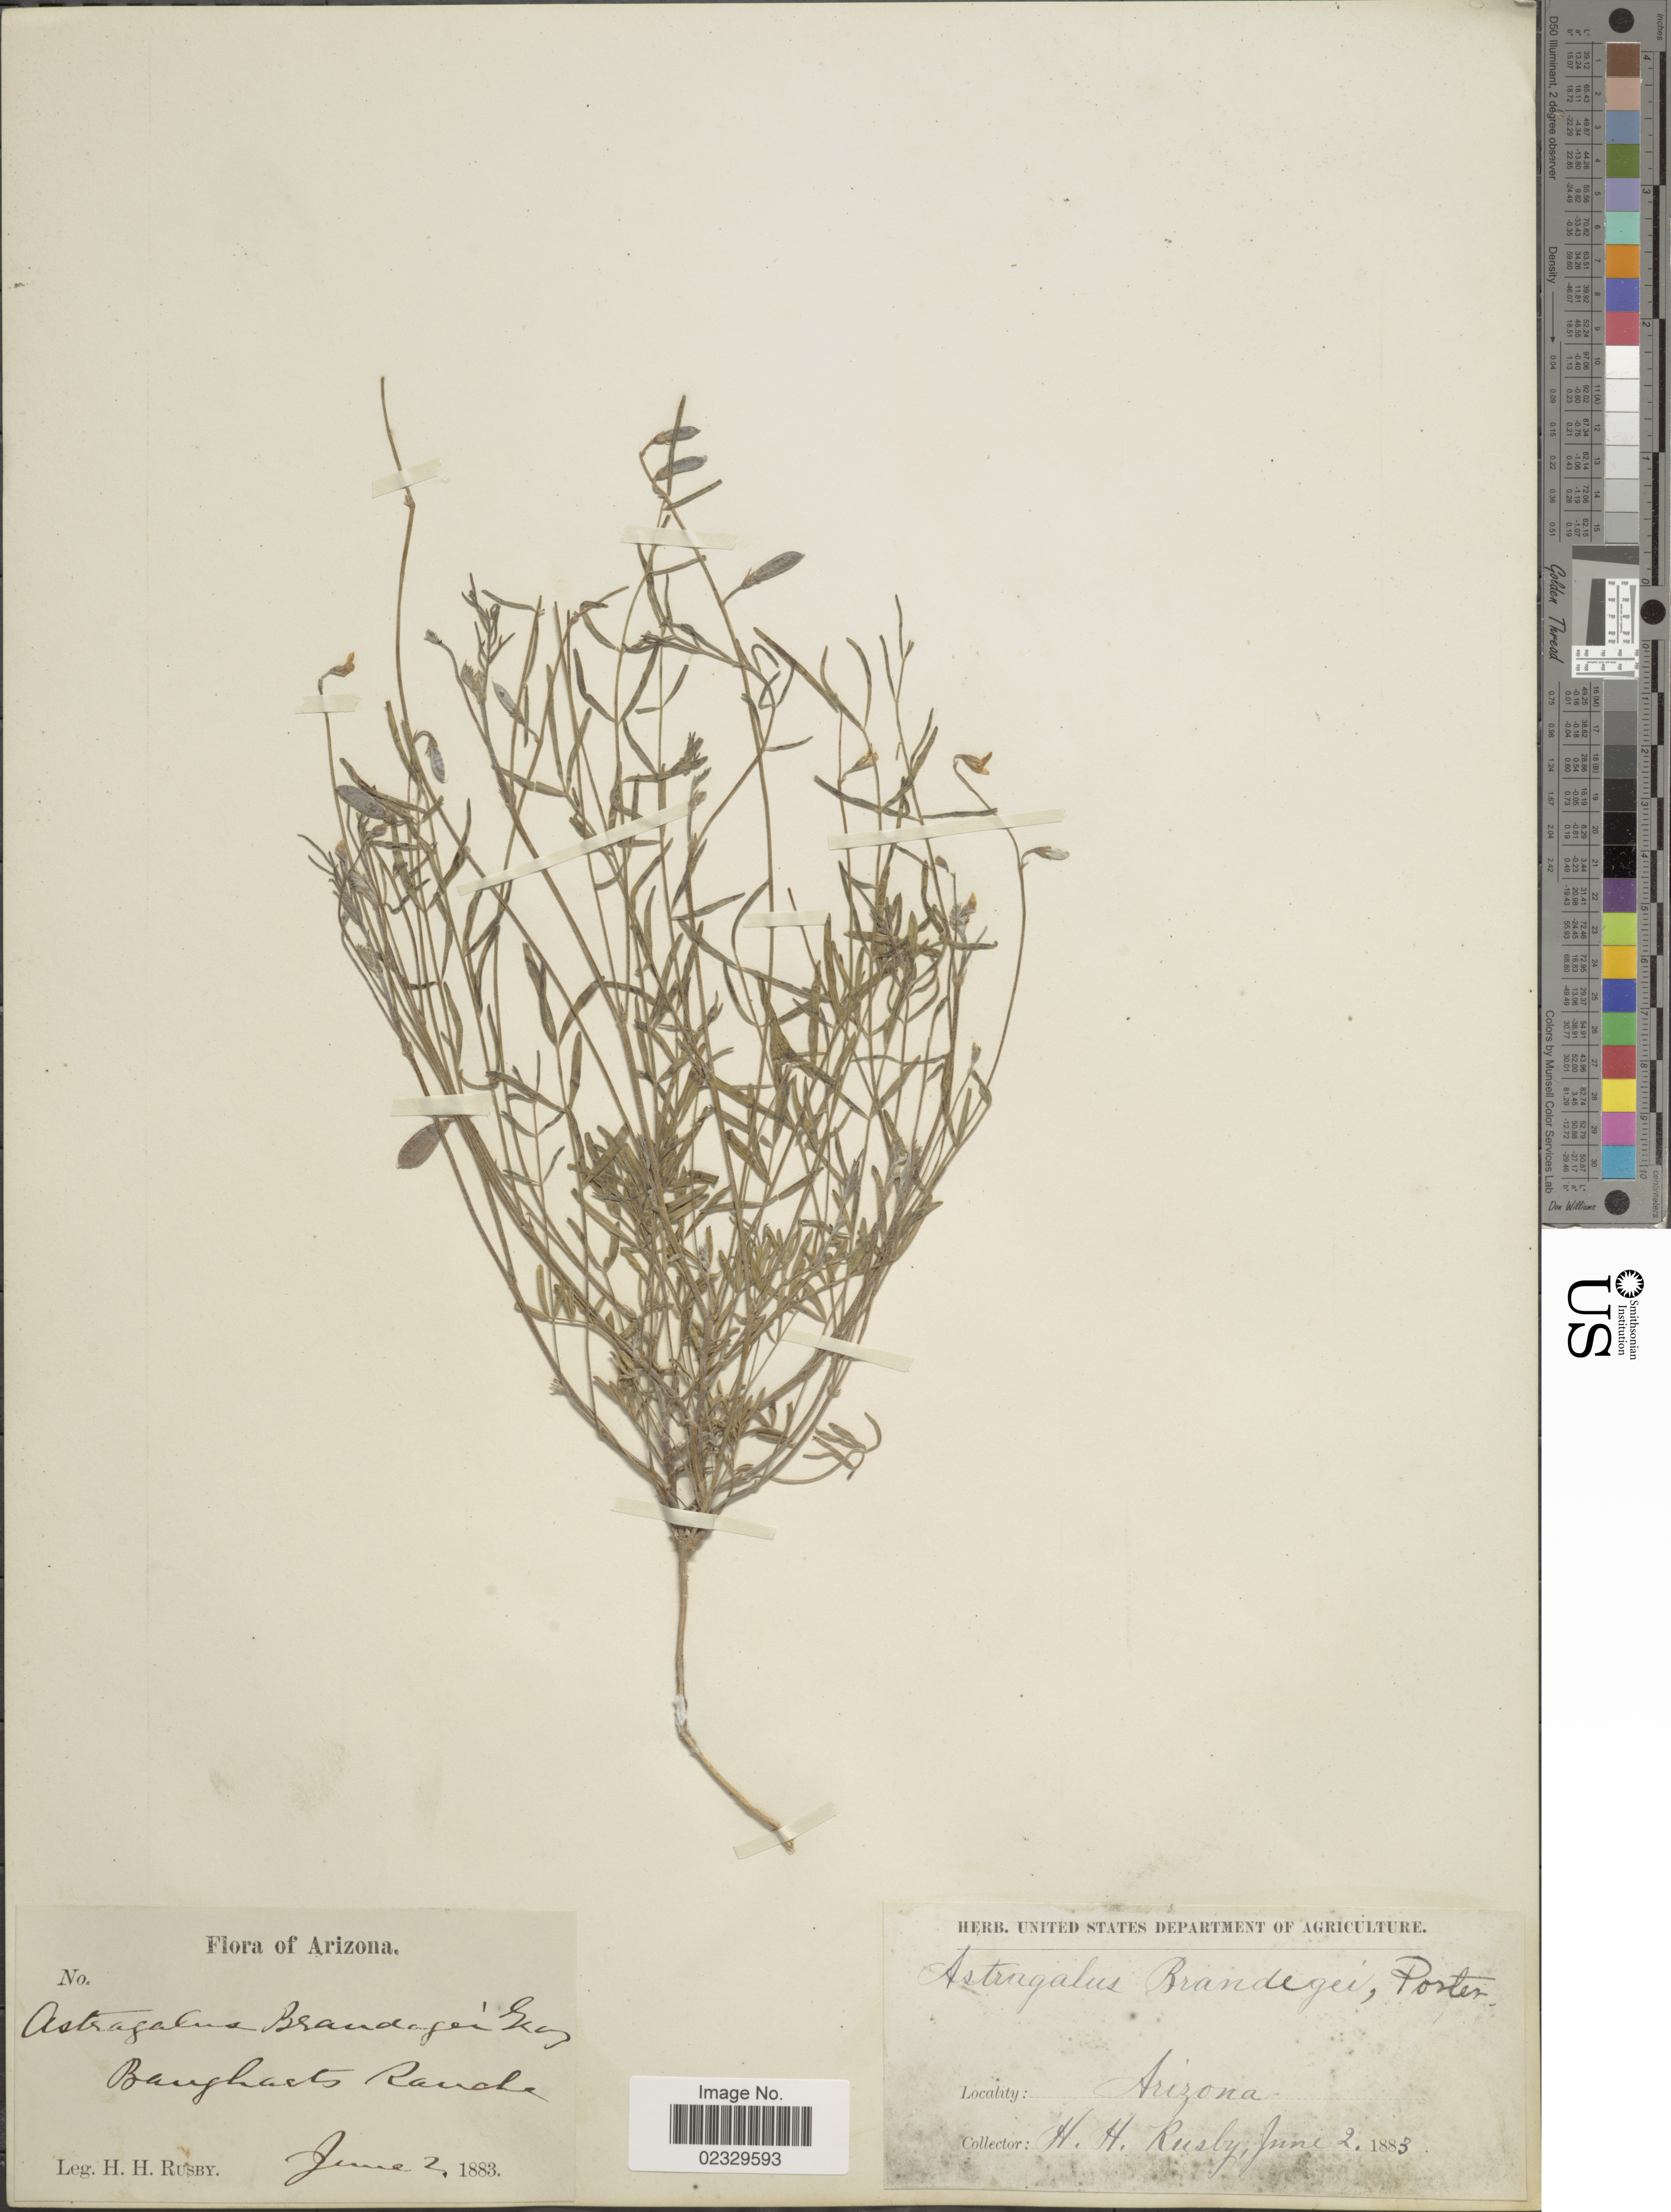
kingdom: Plantae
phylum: Tracheophyta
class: Magnoliopsida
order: Fabales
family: Fabaceae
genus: Astragalus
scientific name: Astragalus brandegei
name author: Porter ex A. Gray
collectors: H. H. Rusby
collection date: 1883-06-02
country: United States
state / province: Arizona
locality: Bangharts Ranche